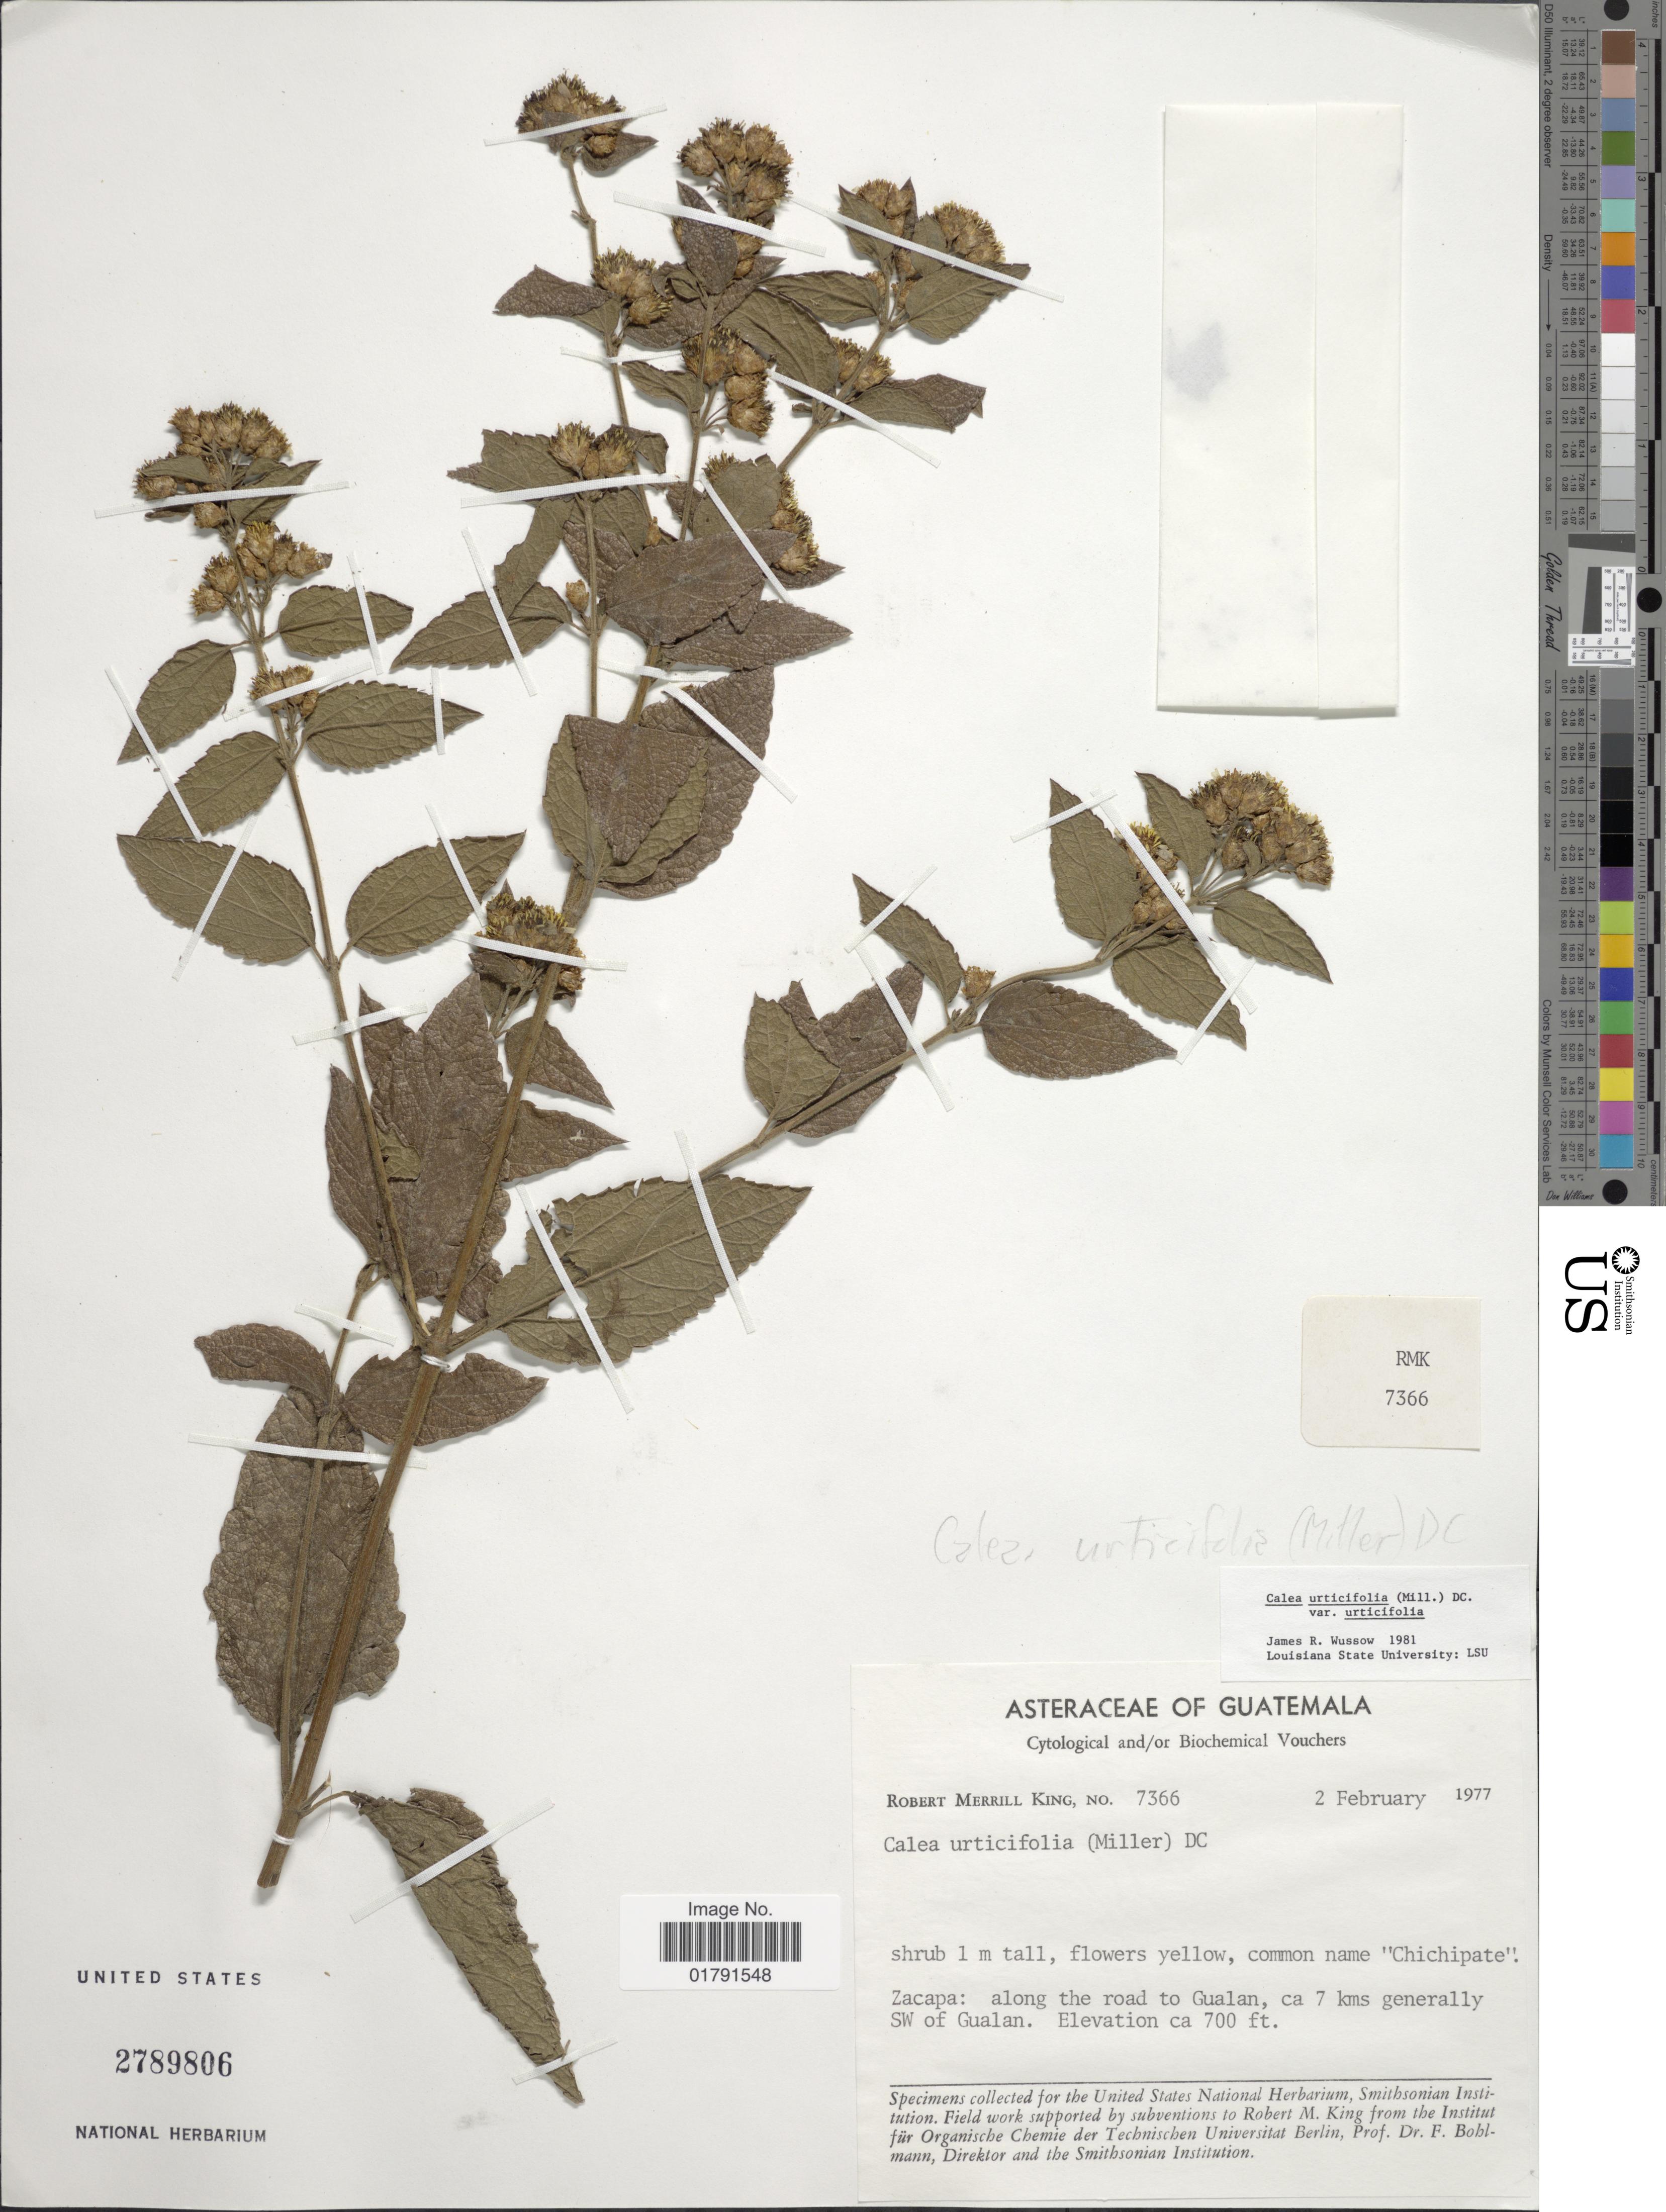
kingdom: Plantae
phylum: Tracheophyta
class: Magnoliopsida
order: Asterales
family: Asteraceae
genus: Calea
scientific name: Calea urticifolia var. urticifolia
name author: (Mill.) DC.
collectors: R. M. King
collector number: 7366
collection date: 1977-02-02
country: Guatemala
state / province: Zacapa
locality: Along the road to Gualan, ca 7 kms generally SW of Gualan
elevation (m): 213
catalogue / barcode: US 2789806